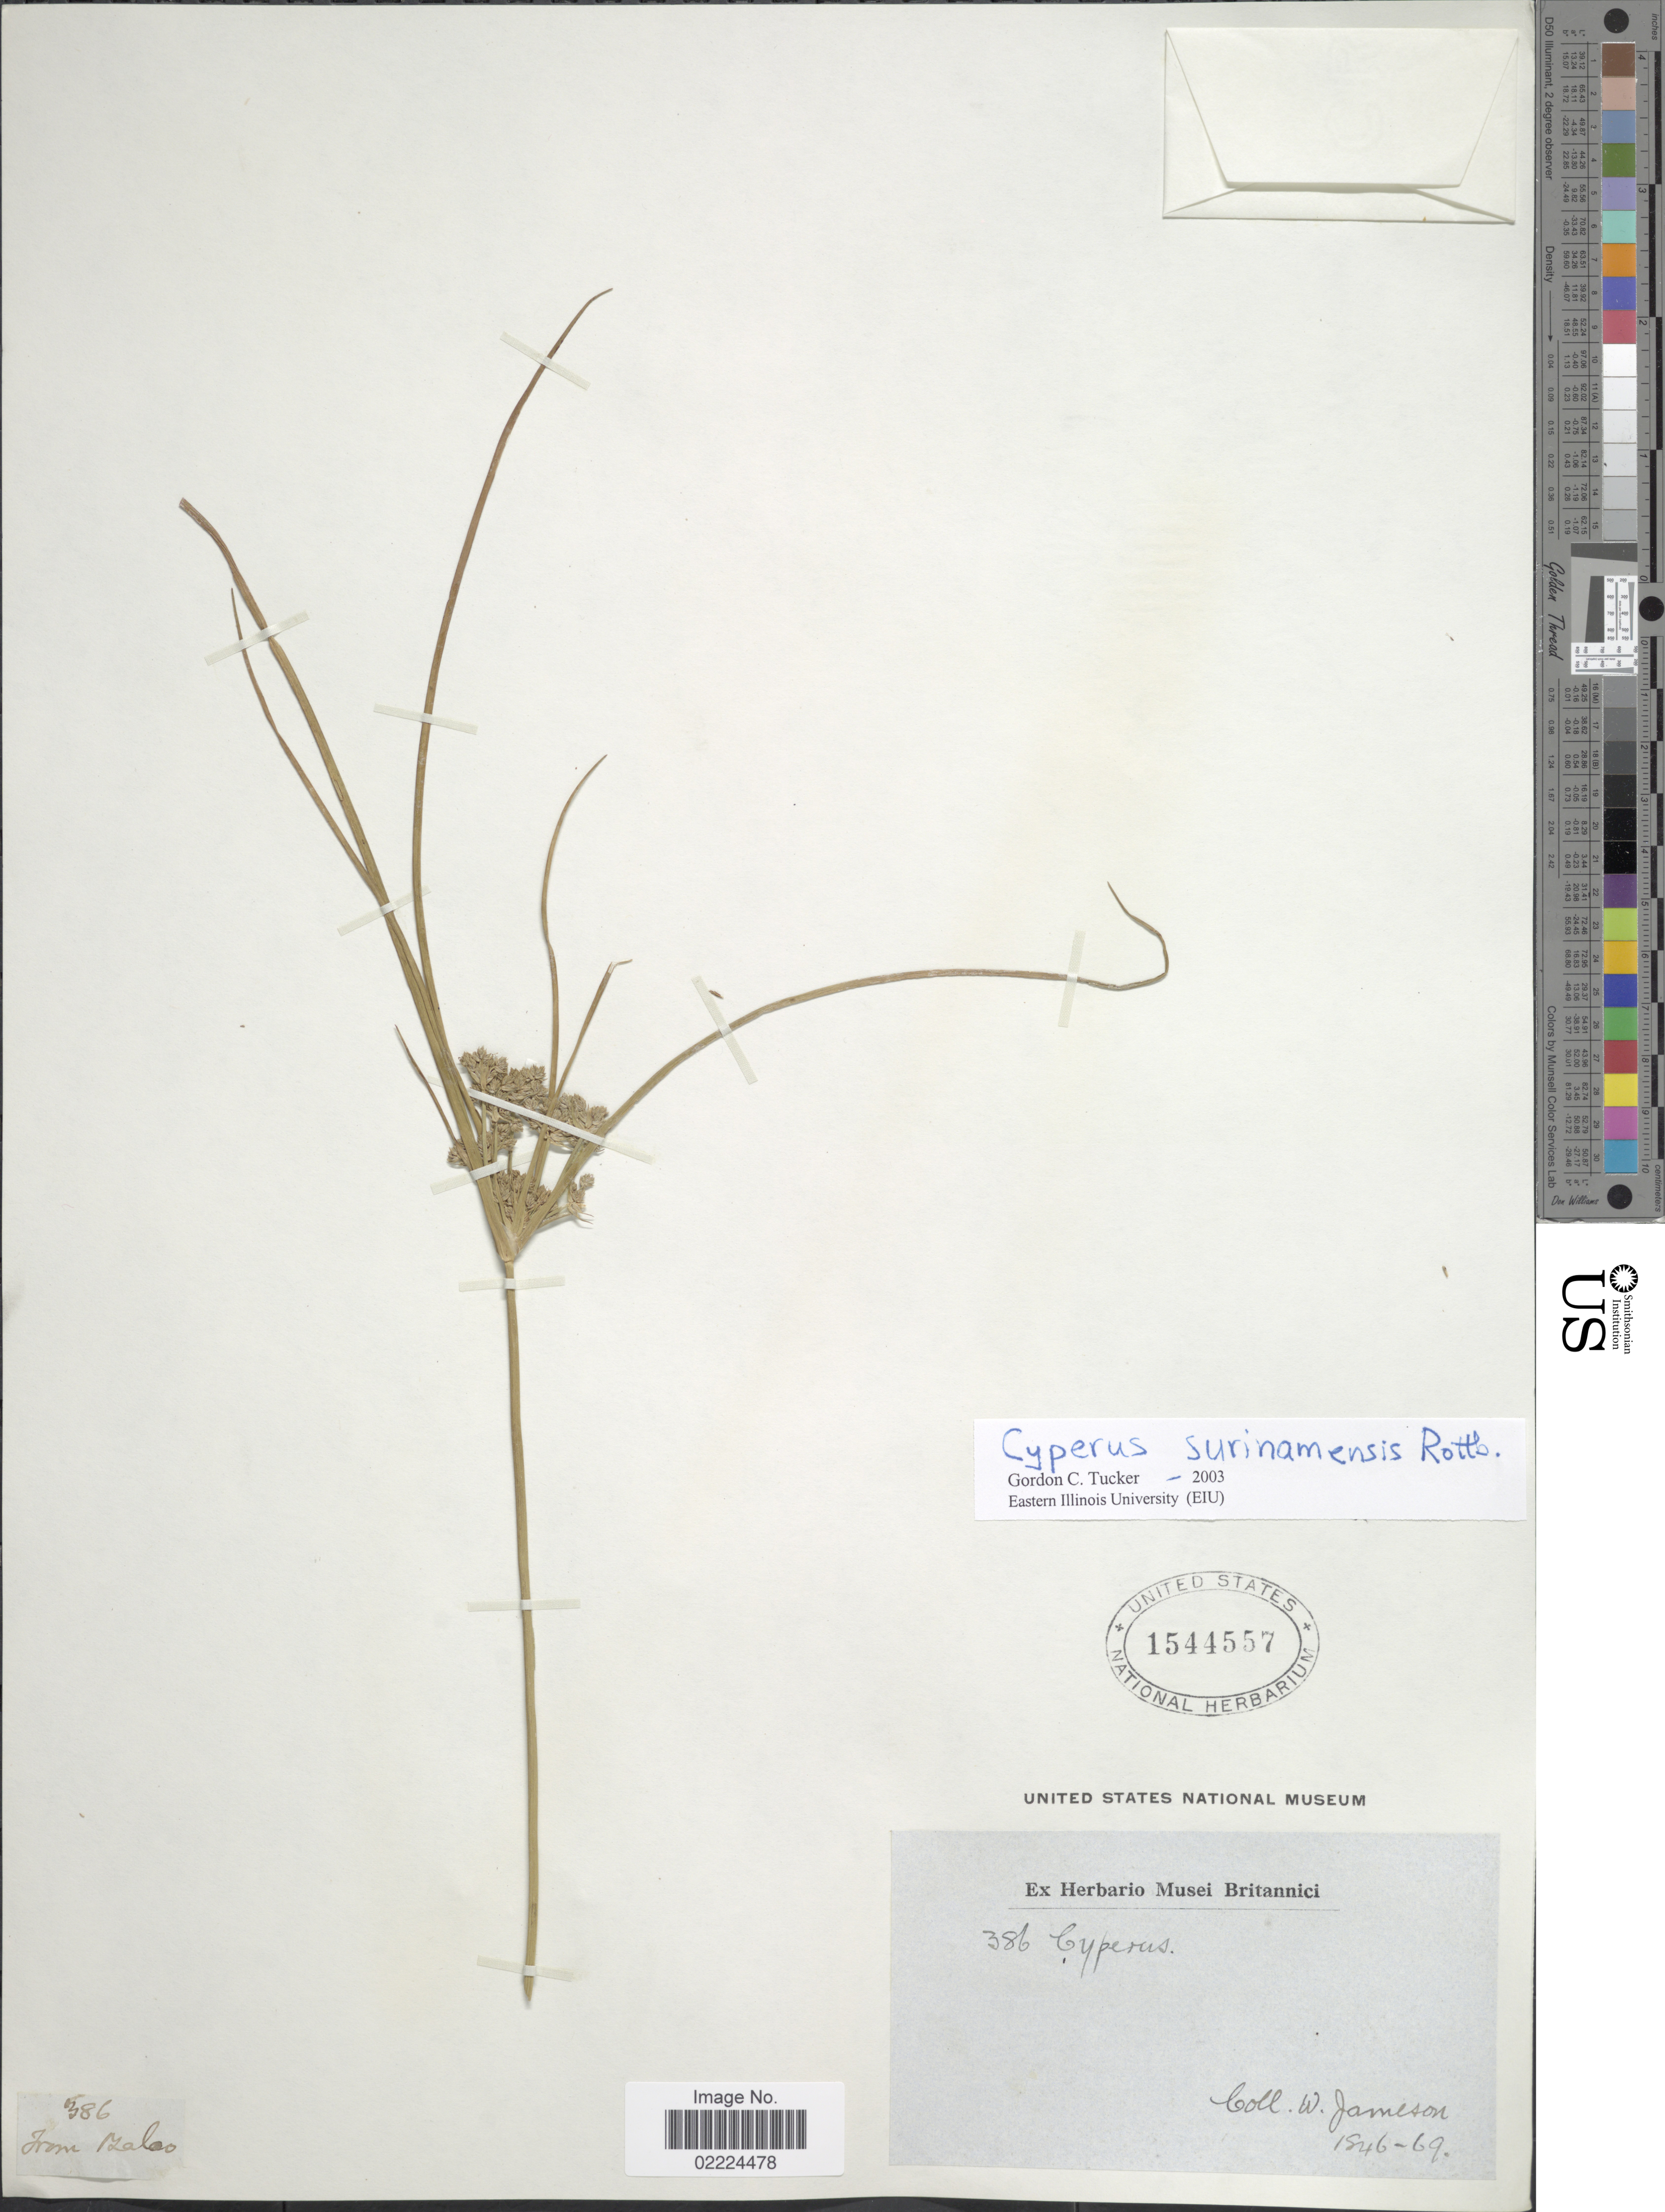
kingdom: Plantae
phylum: Tracheophyta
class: Liliopsida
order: Poales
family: Cyperaceae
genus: Cyperus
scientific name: Cyperus surinamensis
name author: Rottb.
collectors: W. Jameson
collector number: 386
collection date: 1846/1869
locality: From Galoo [interpreted]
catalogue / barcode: US 1544557